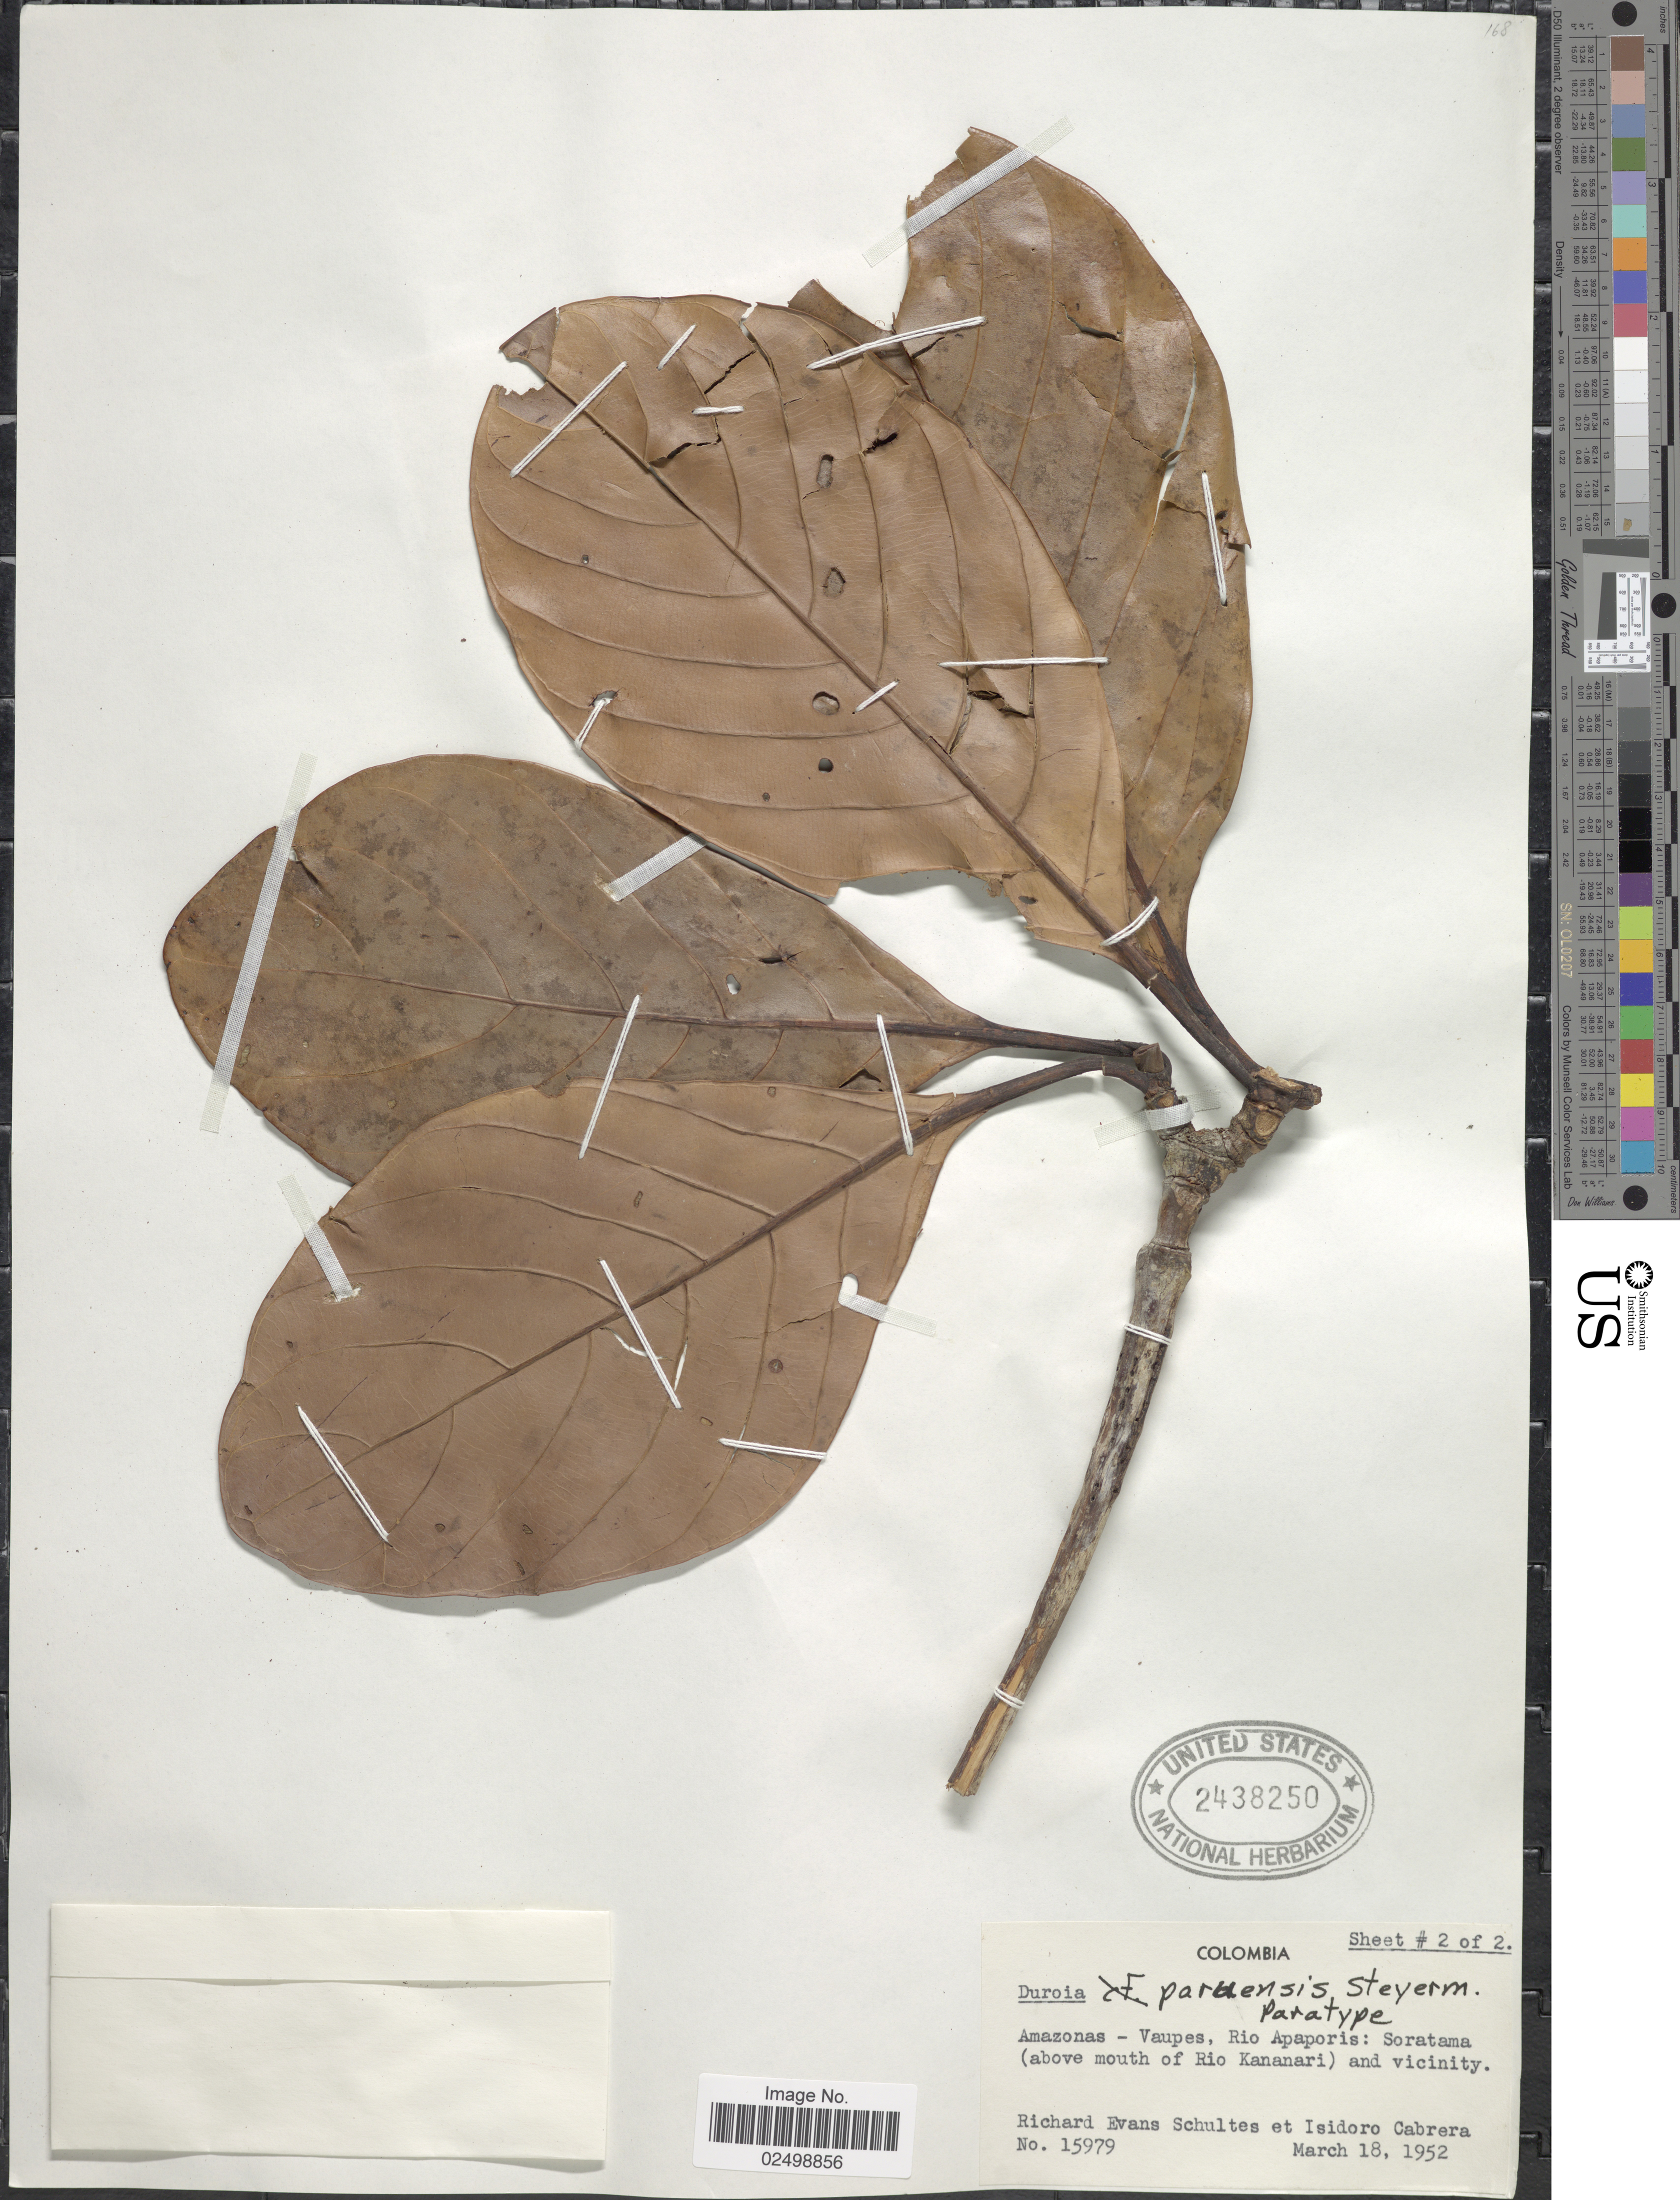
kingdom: Plantae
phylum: Tracheophyta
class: Magnoliopsida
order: Gentianales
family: Rubiaceae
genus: Duroia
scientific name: Duroia paruensis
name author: Steyerm.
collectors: R. E. Schultes & I. Cabrera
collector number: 15979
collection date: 1952-03-18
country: Colombia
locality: Amazonas - Vaupes, Rio Apaporis: Soratama (above mouth of Rio Kananari) and vicinity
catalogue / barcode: US 2438250